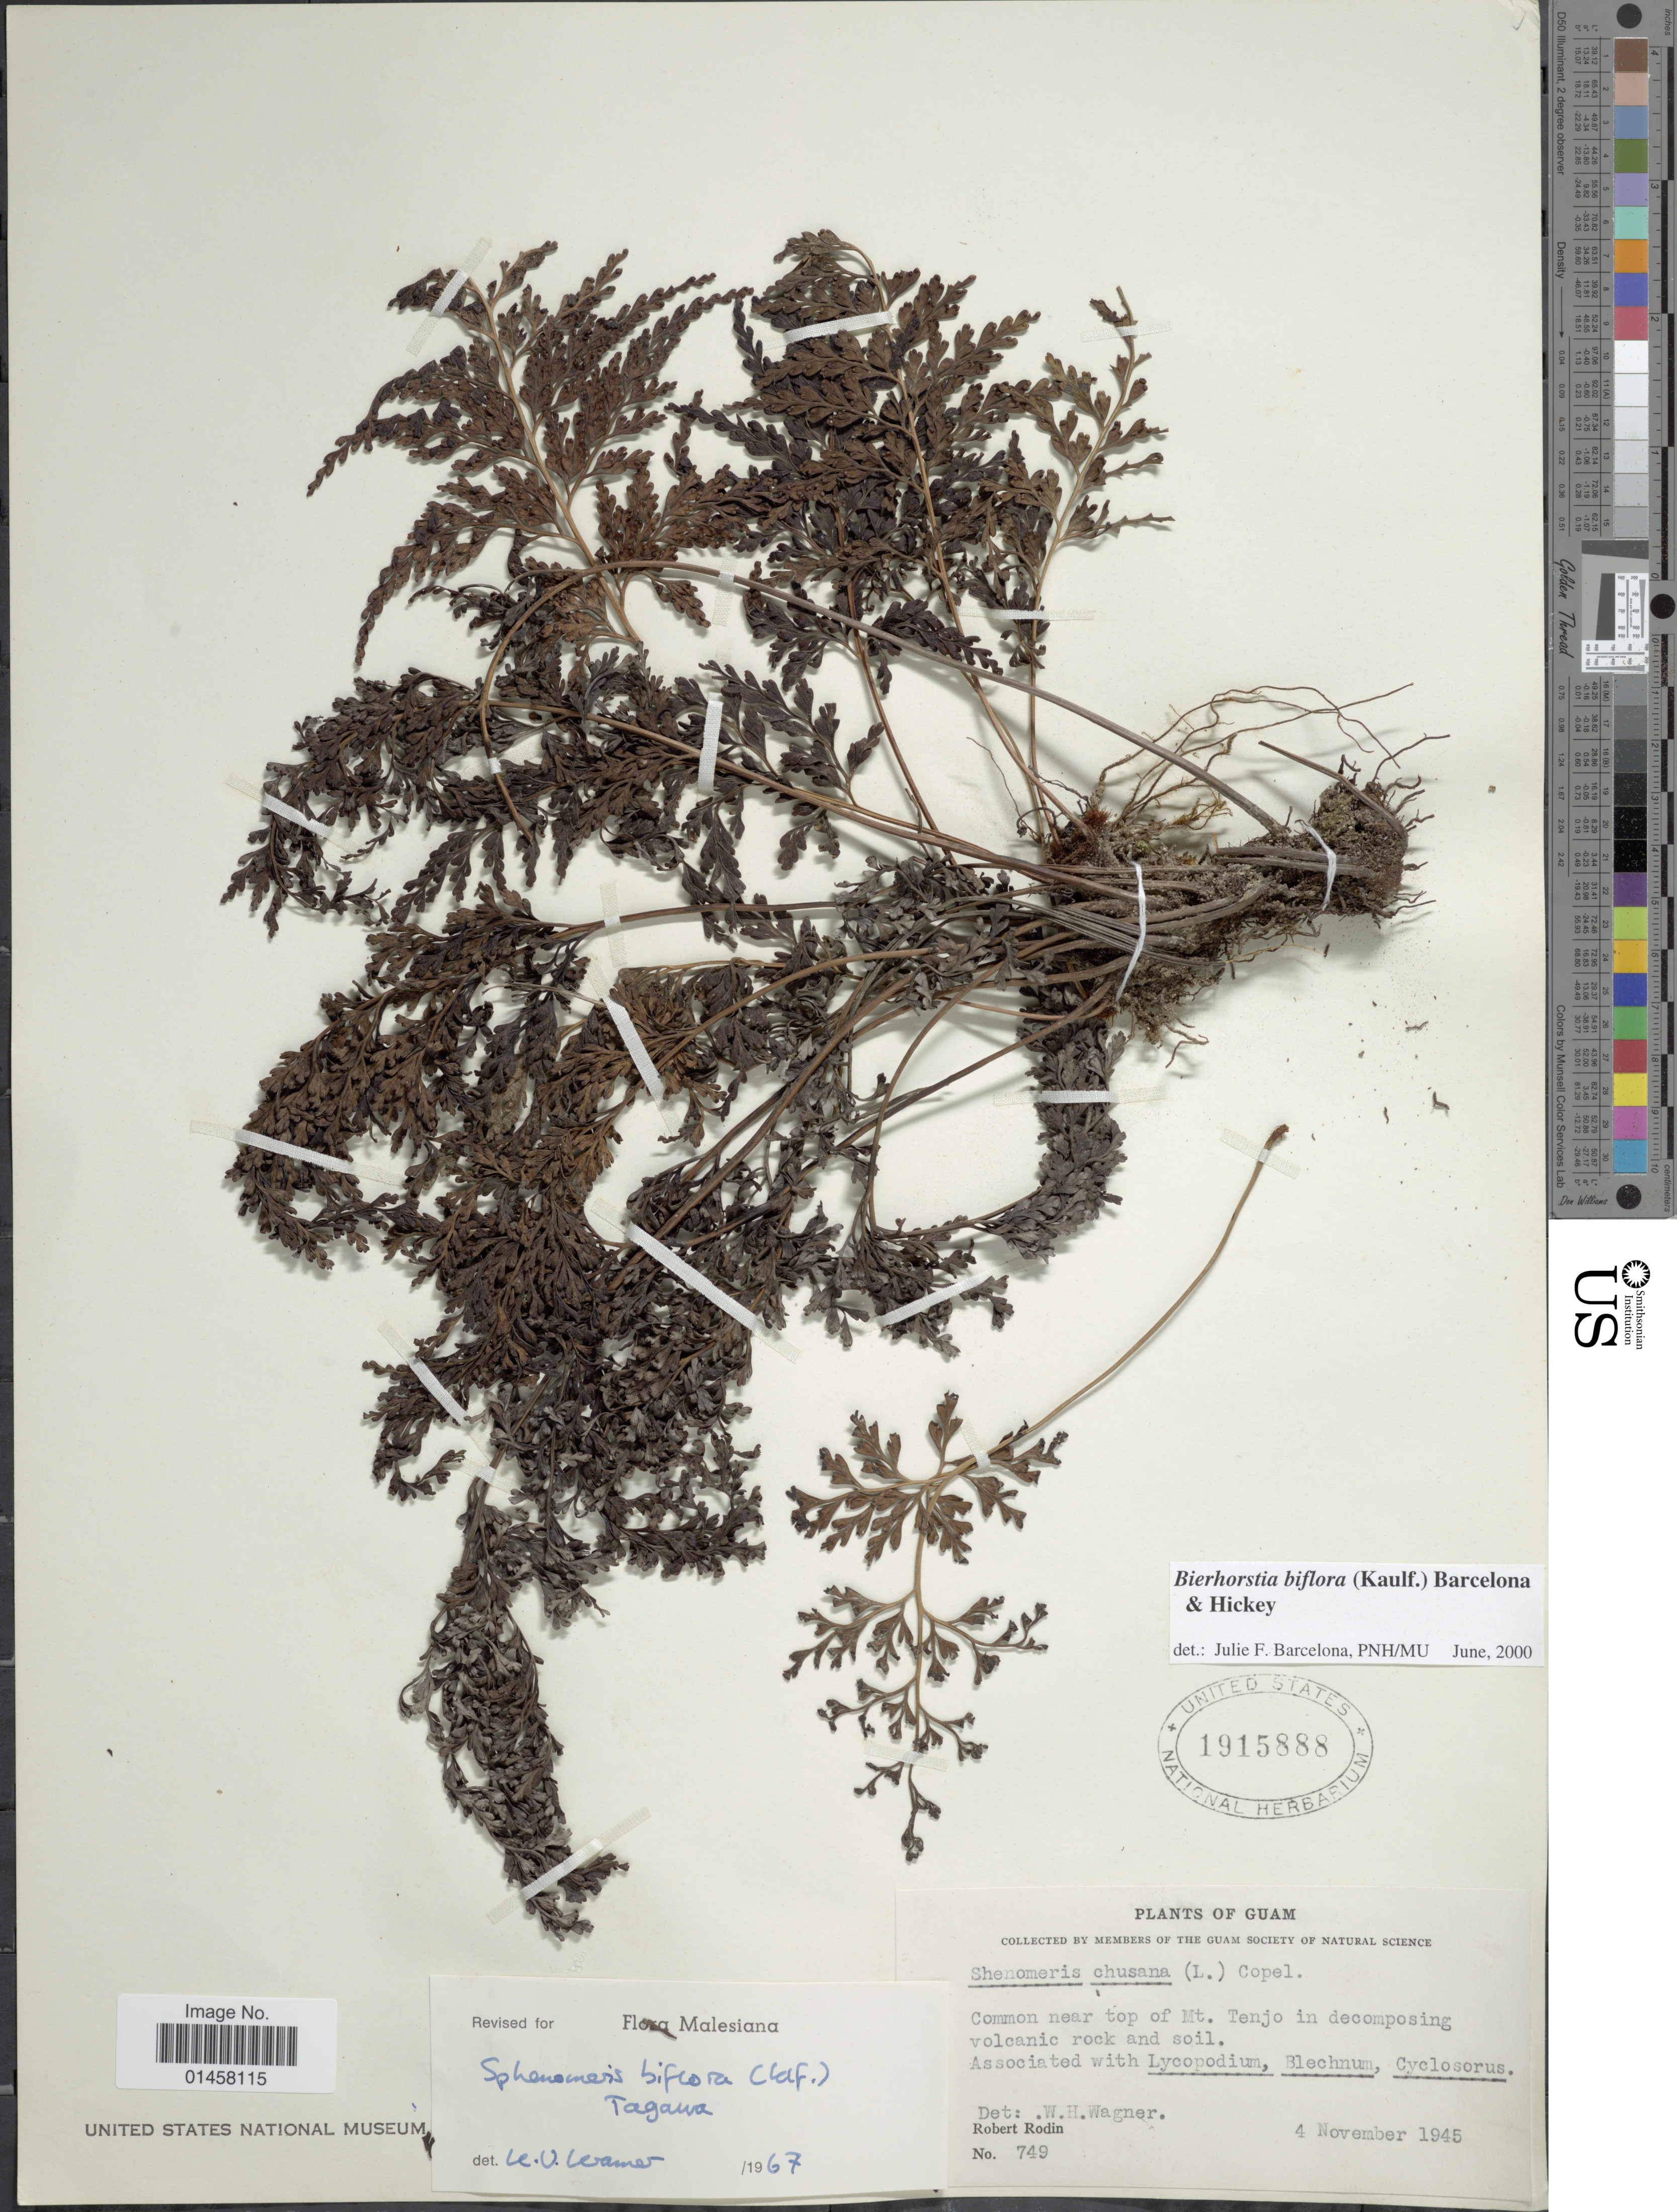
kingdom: Plantae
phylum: Tracheophyta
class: Polypodiopsida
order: Polypodiales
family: Lindsaeaceae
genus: Sphenomeris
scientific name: Sphenomeris biflora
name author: (Kaulf.) Mett.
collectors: R. Rodin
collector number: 749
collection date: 1945-11-04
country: Guam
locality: Guam, common near top of Mt. Tenjo in decomposing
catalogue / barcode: US 1915888